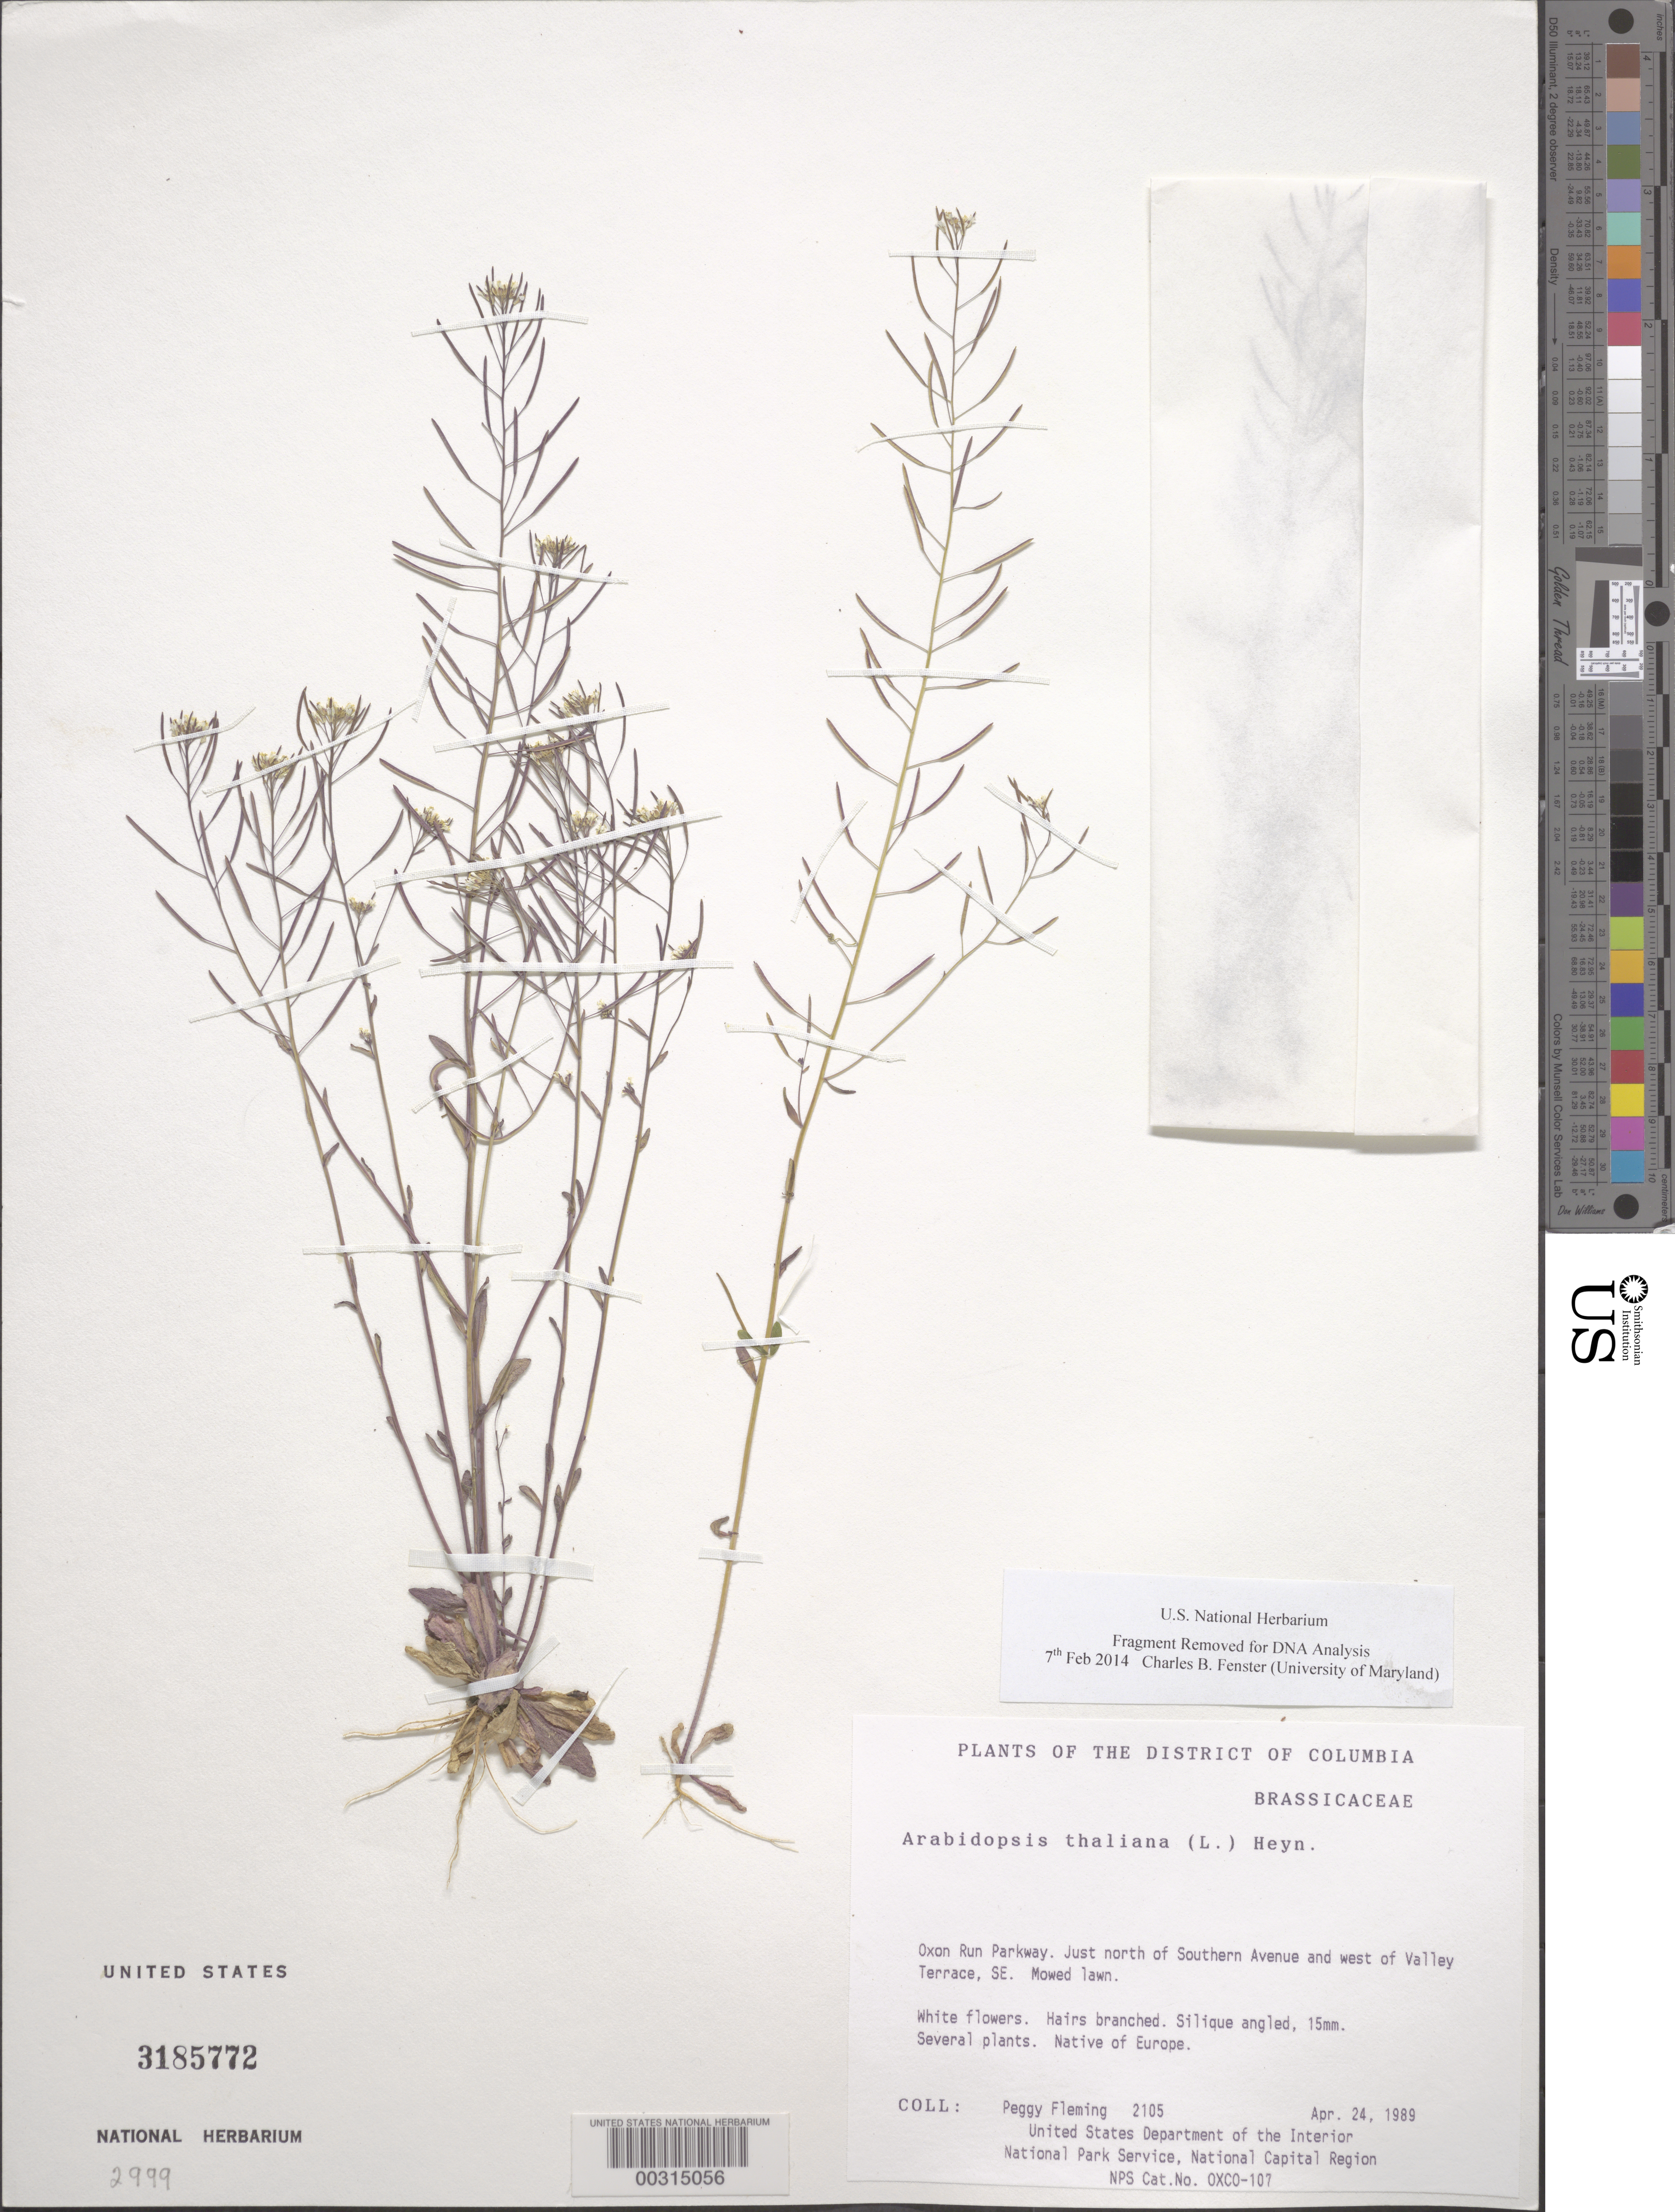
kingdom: Plantae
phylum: Tracheophyta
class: Magnoliopsida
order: Brassicales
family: Brassicaceae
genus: Arabidopsis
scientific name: Arabidopsis thaliana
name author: (L.) Heynh.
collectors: P. Fleming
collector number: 2105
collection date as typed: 24 Apr 1989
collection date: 1989-04-24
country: United States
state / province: District of Columbia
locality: Oxon Run Parkway, N of Southern Ave. and W of Valley Terrace SE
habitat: Mowed lawn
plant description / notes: Fruit and seeds sampled for PPQ/USDA Botany Coll.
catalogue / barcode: US 3185772